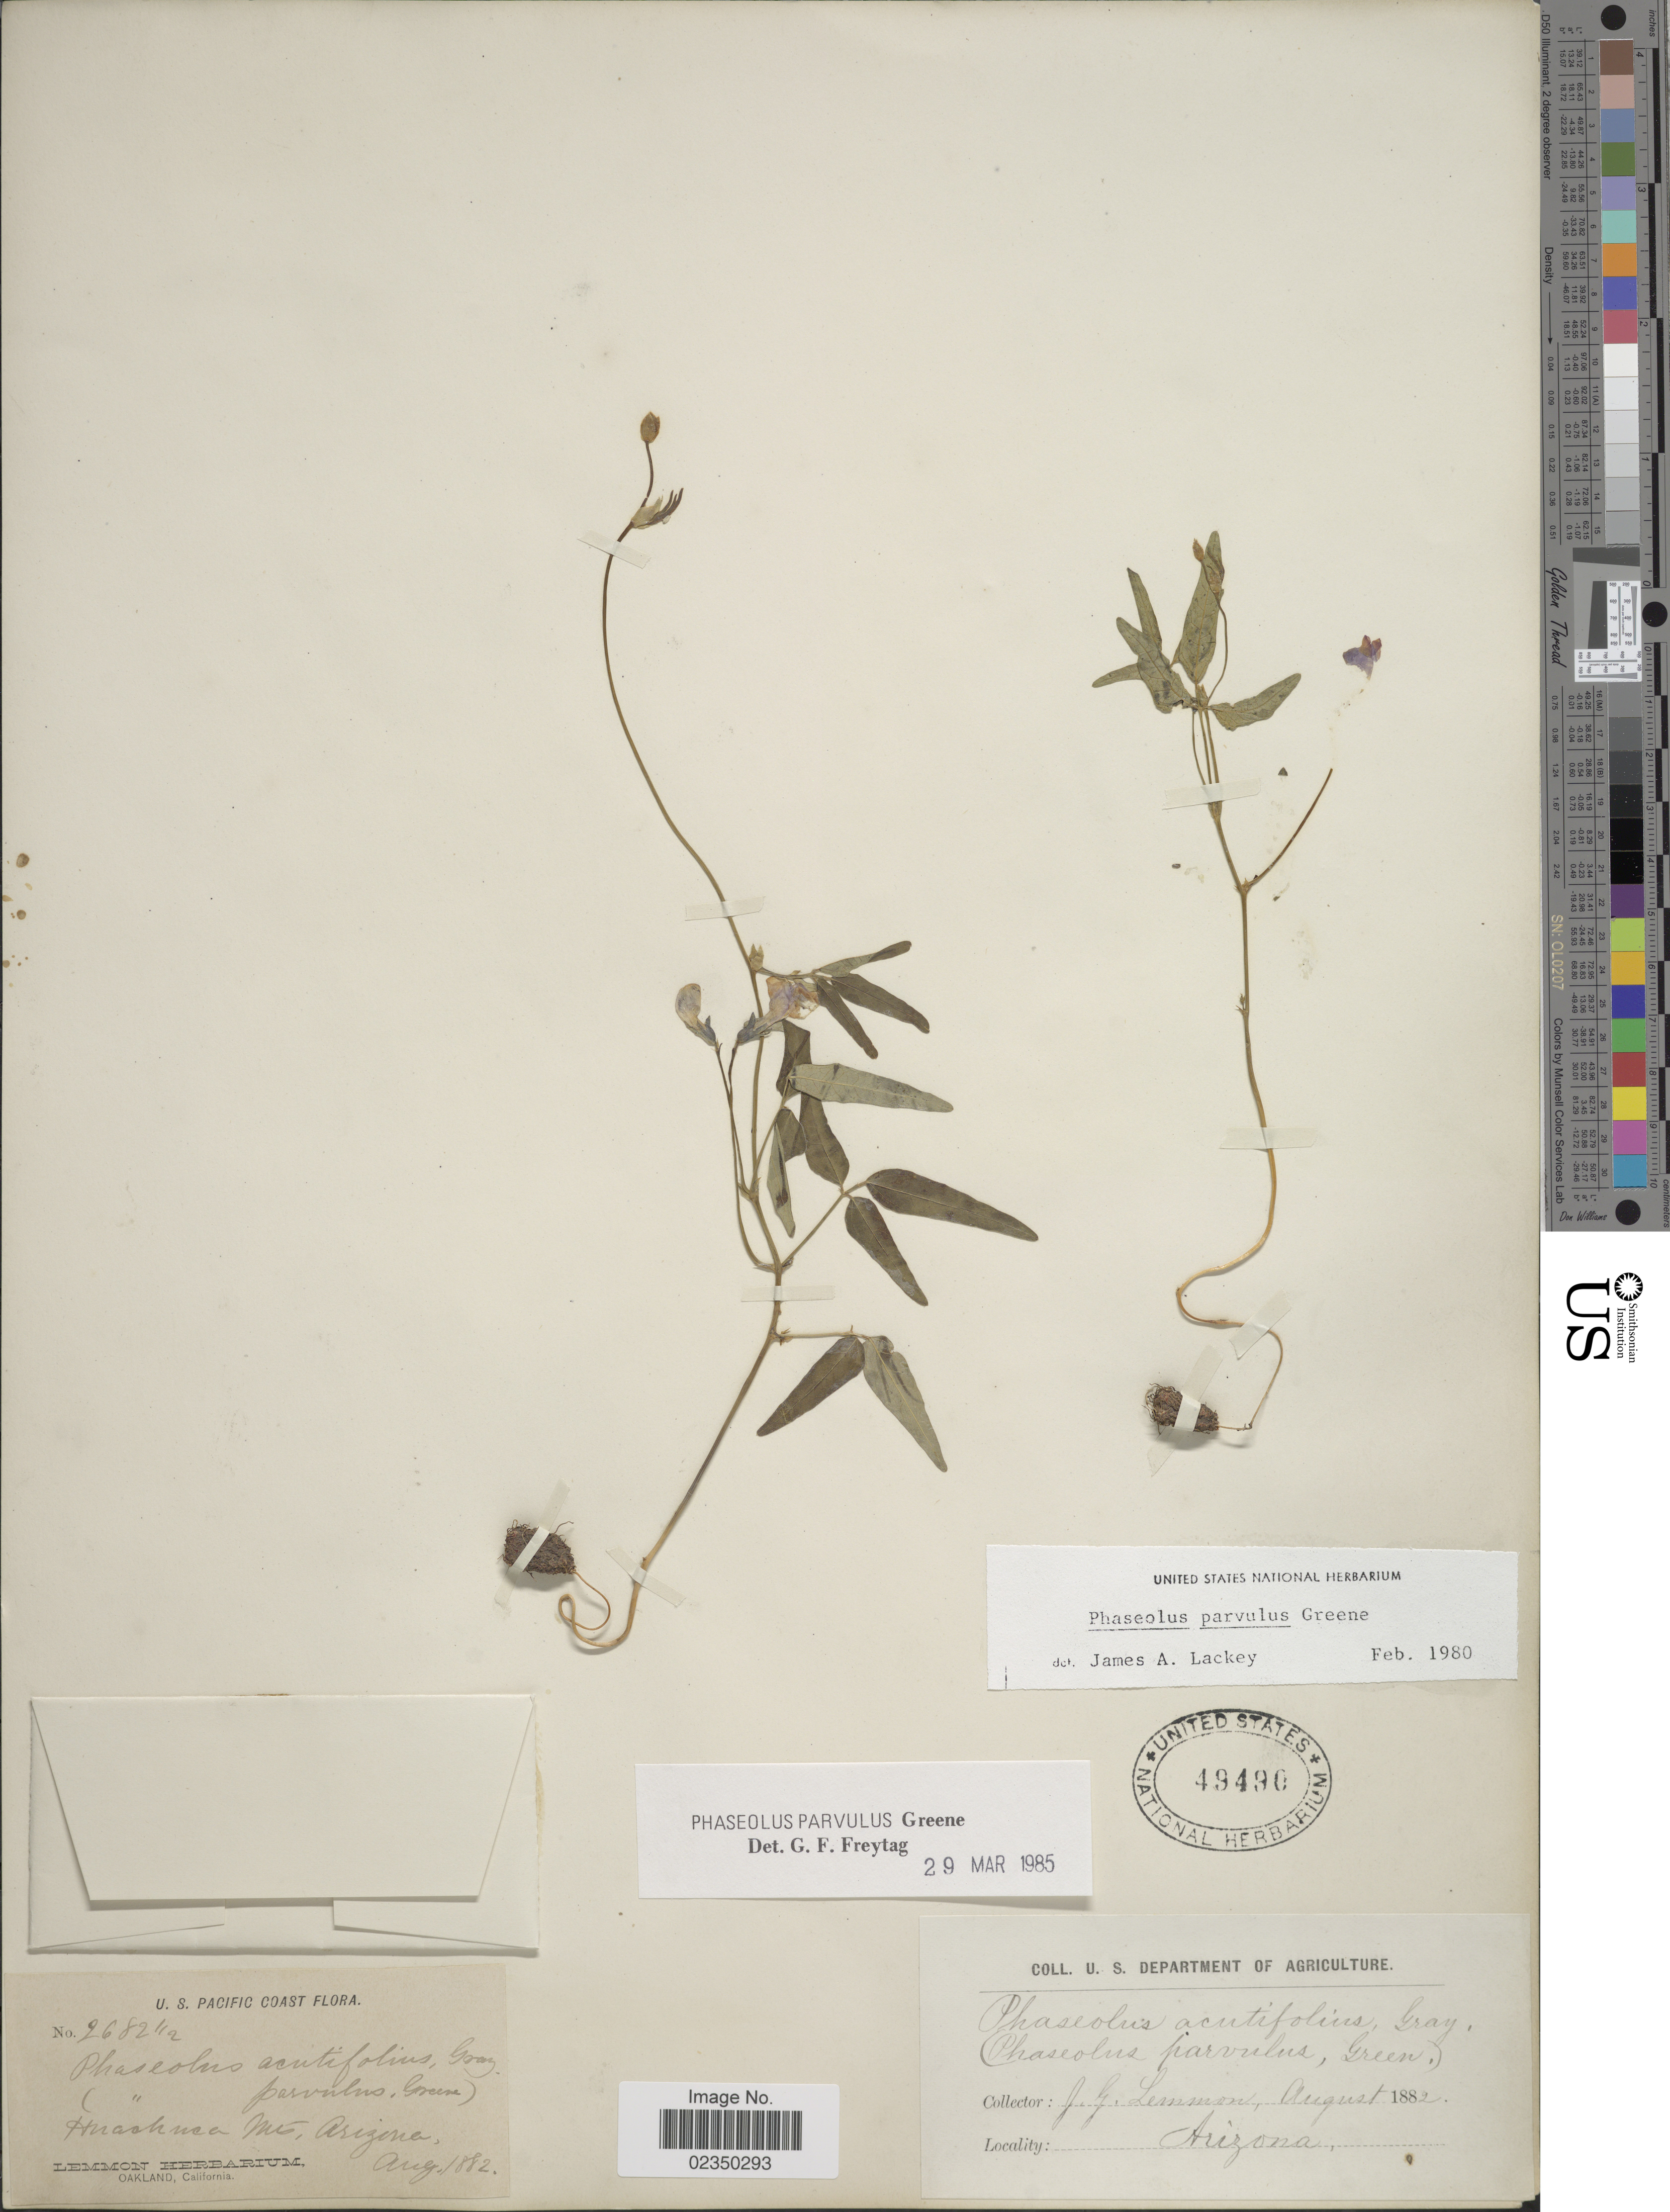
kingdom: Plantae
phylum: Tracheophyta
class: Magnoliopsida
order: Fabales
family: Fabaceae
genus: Phaseolus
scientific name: Phaseolus parvulus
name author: Greene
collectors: J. Lemmon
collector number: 268242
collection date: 1882-08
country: United States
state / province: Arizona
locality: U.S. Pacific Coast, Huachuca Mts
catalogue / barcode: US 49490